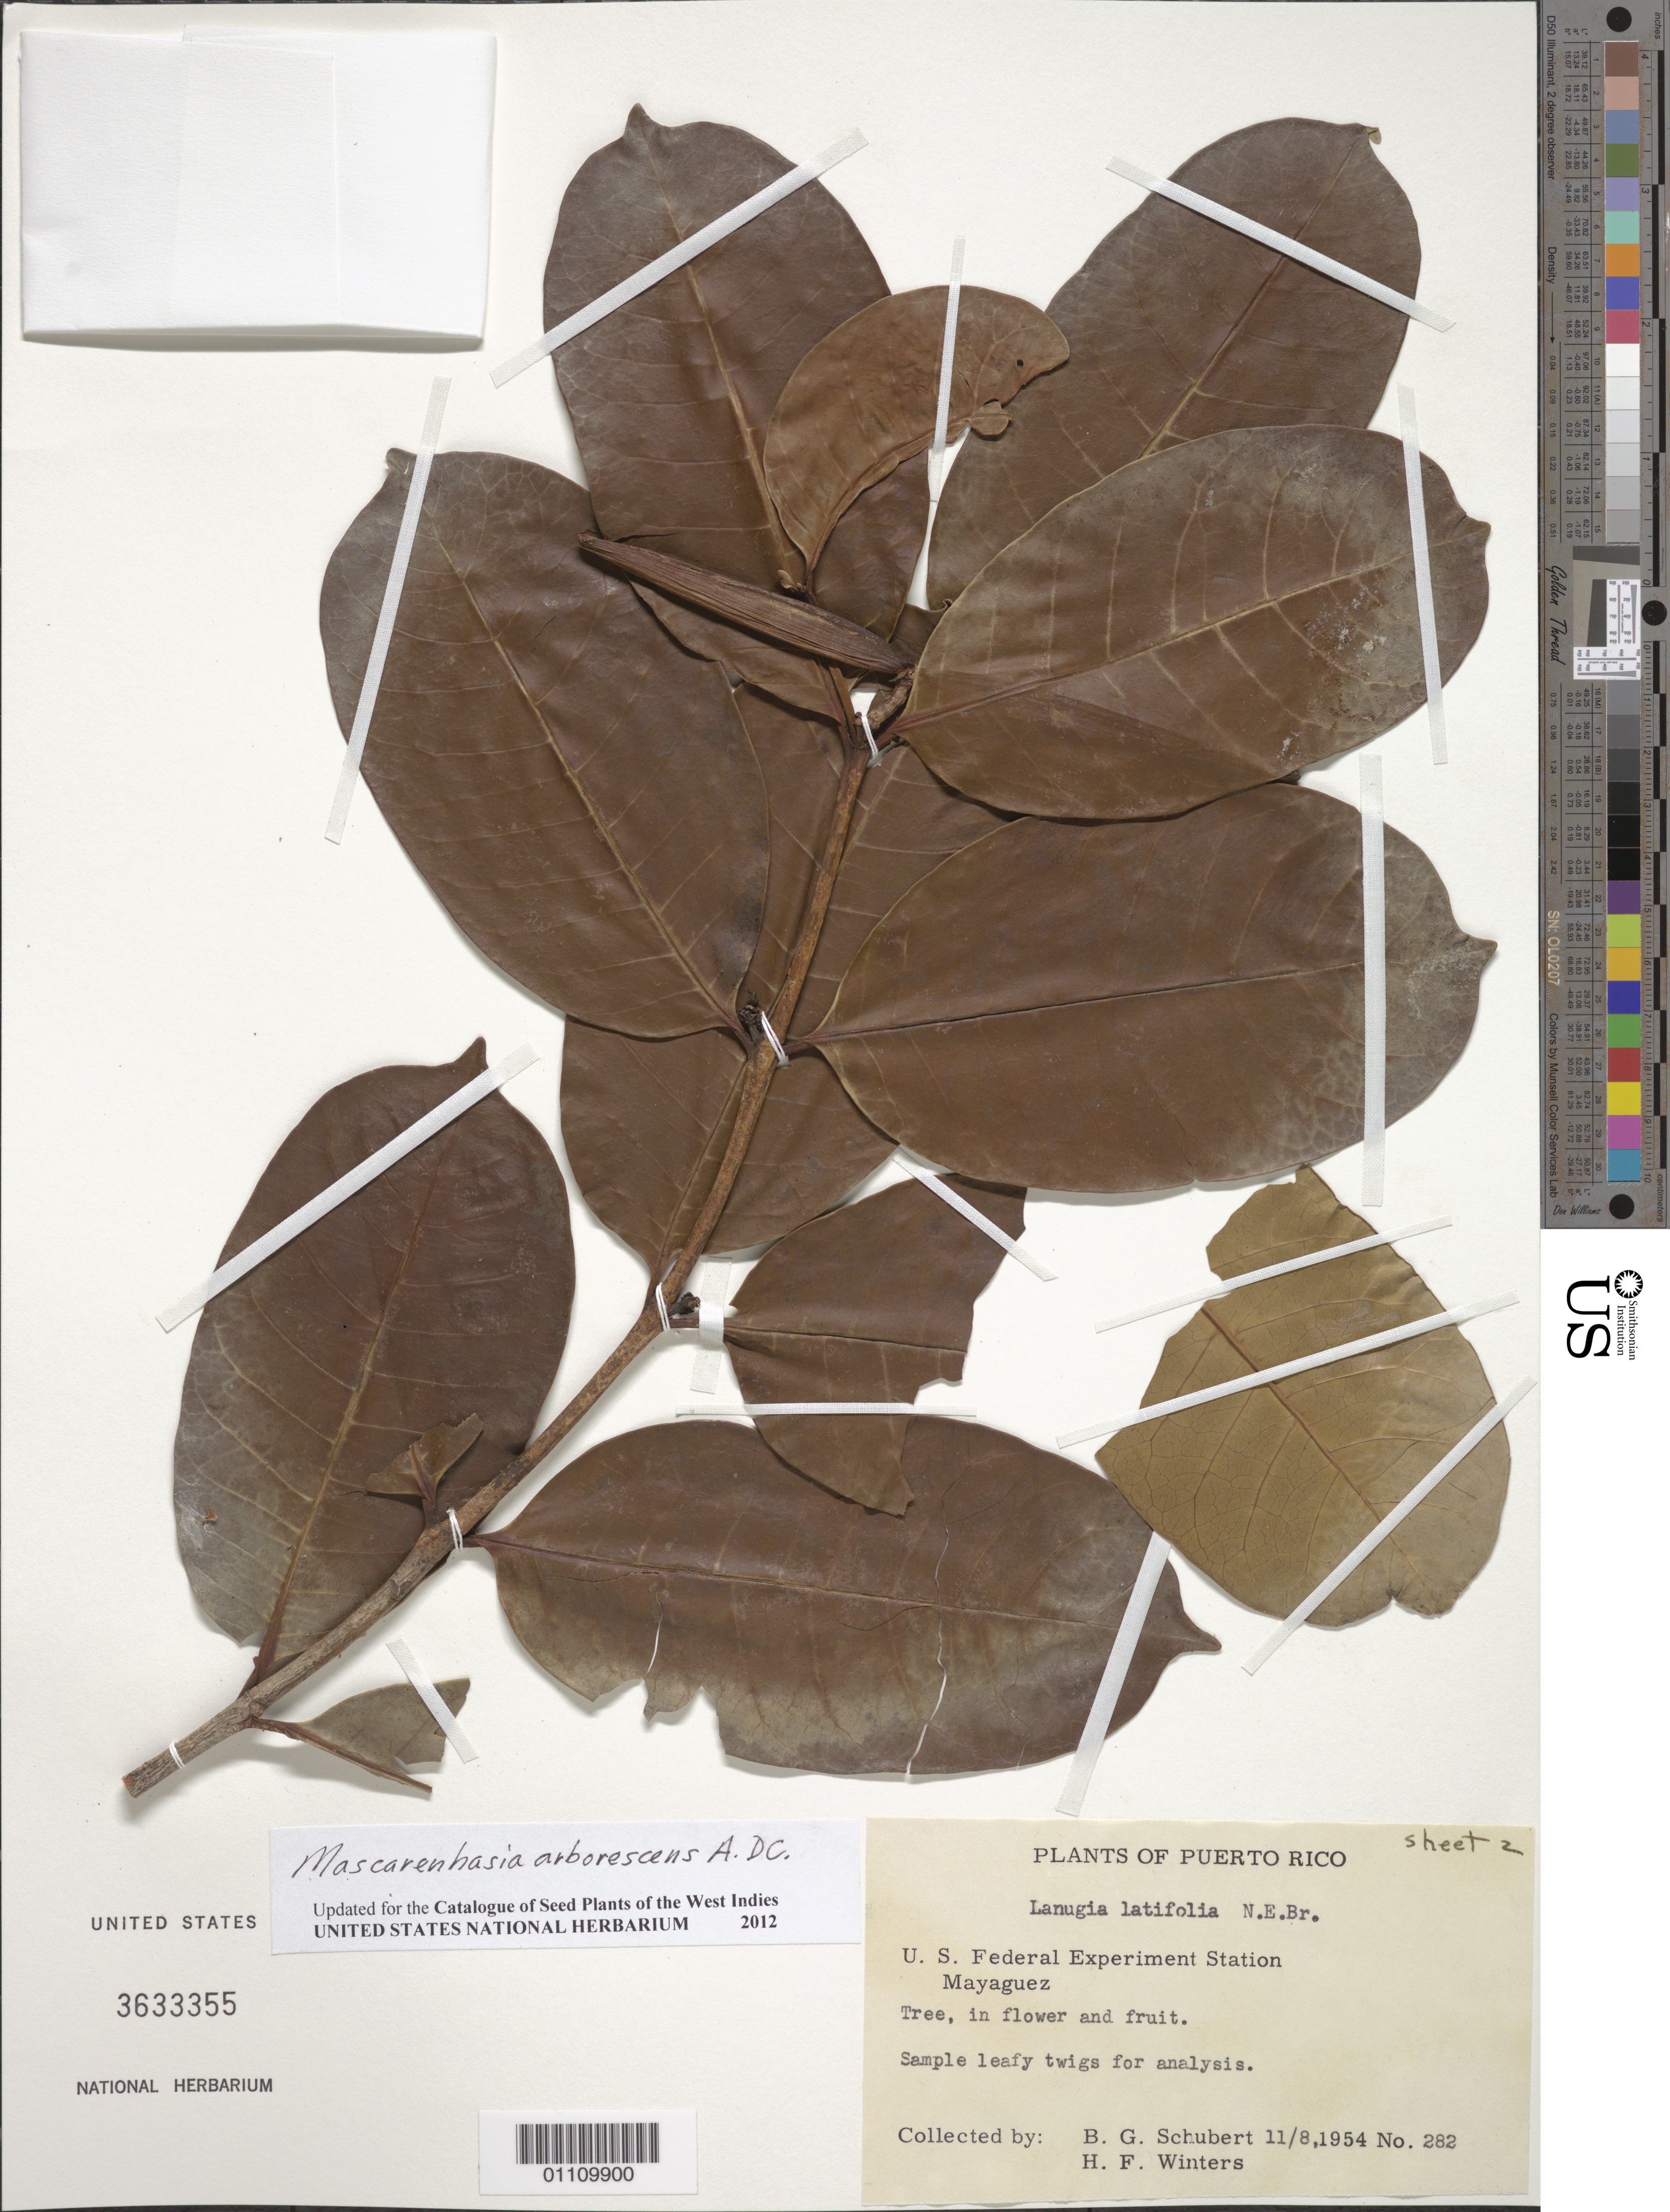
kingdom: Plantae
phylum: Tracheophyta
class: Magnoliopsida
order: Gentianales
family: Apocynaceae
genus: Mascarenhasia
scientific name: Mascarenhasia arborescens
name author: A. DC.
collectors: B. Schubert & H. Winters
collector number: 282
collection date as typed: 08 Nov 1954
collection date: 1954-11-08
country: Puerto Rico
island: Puerto Rico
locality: U.S. Federal Experiment Station, Mayaguez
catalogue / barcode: US 3633355